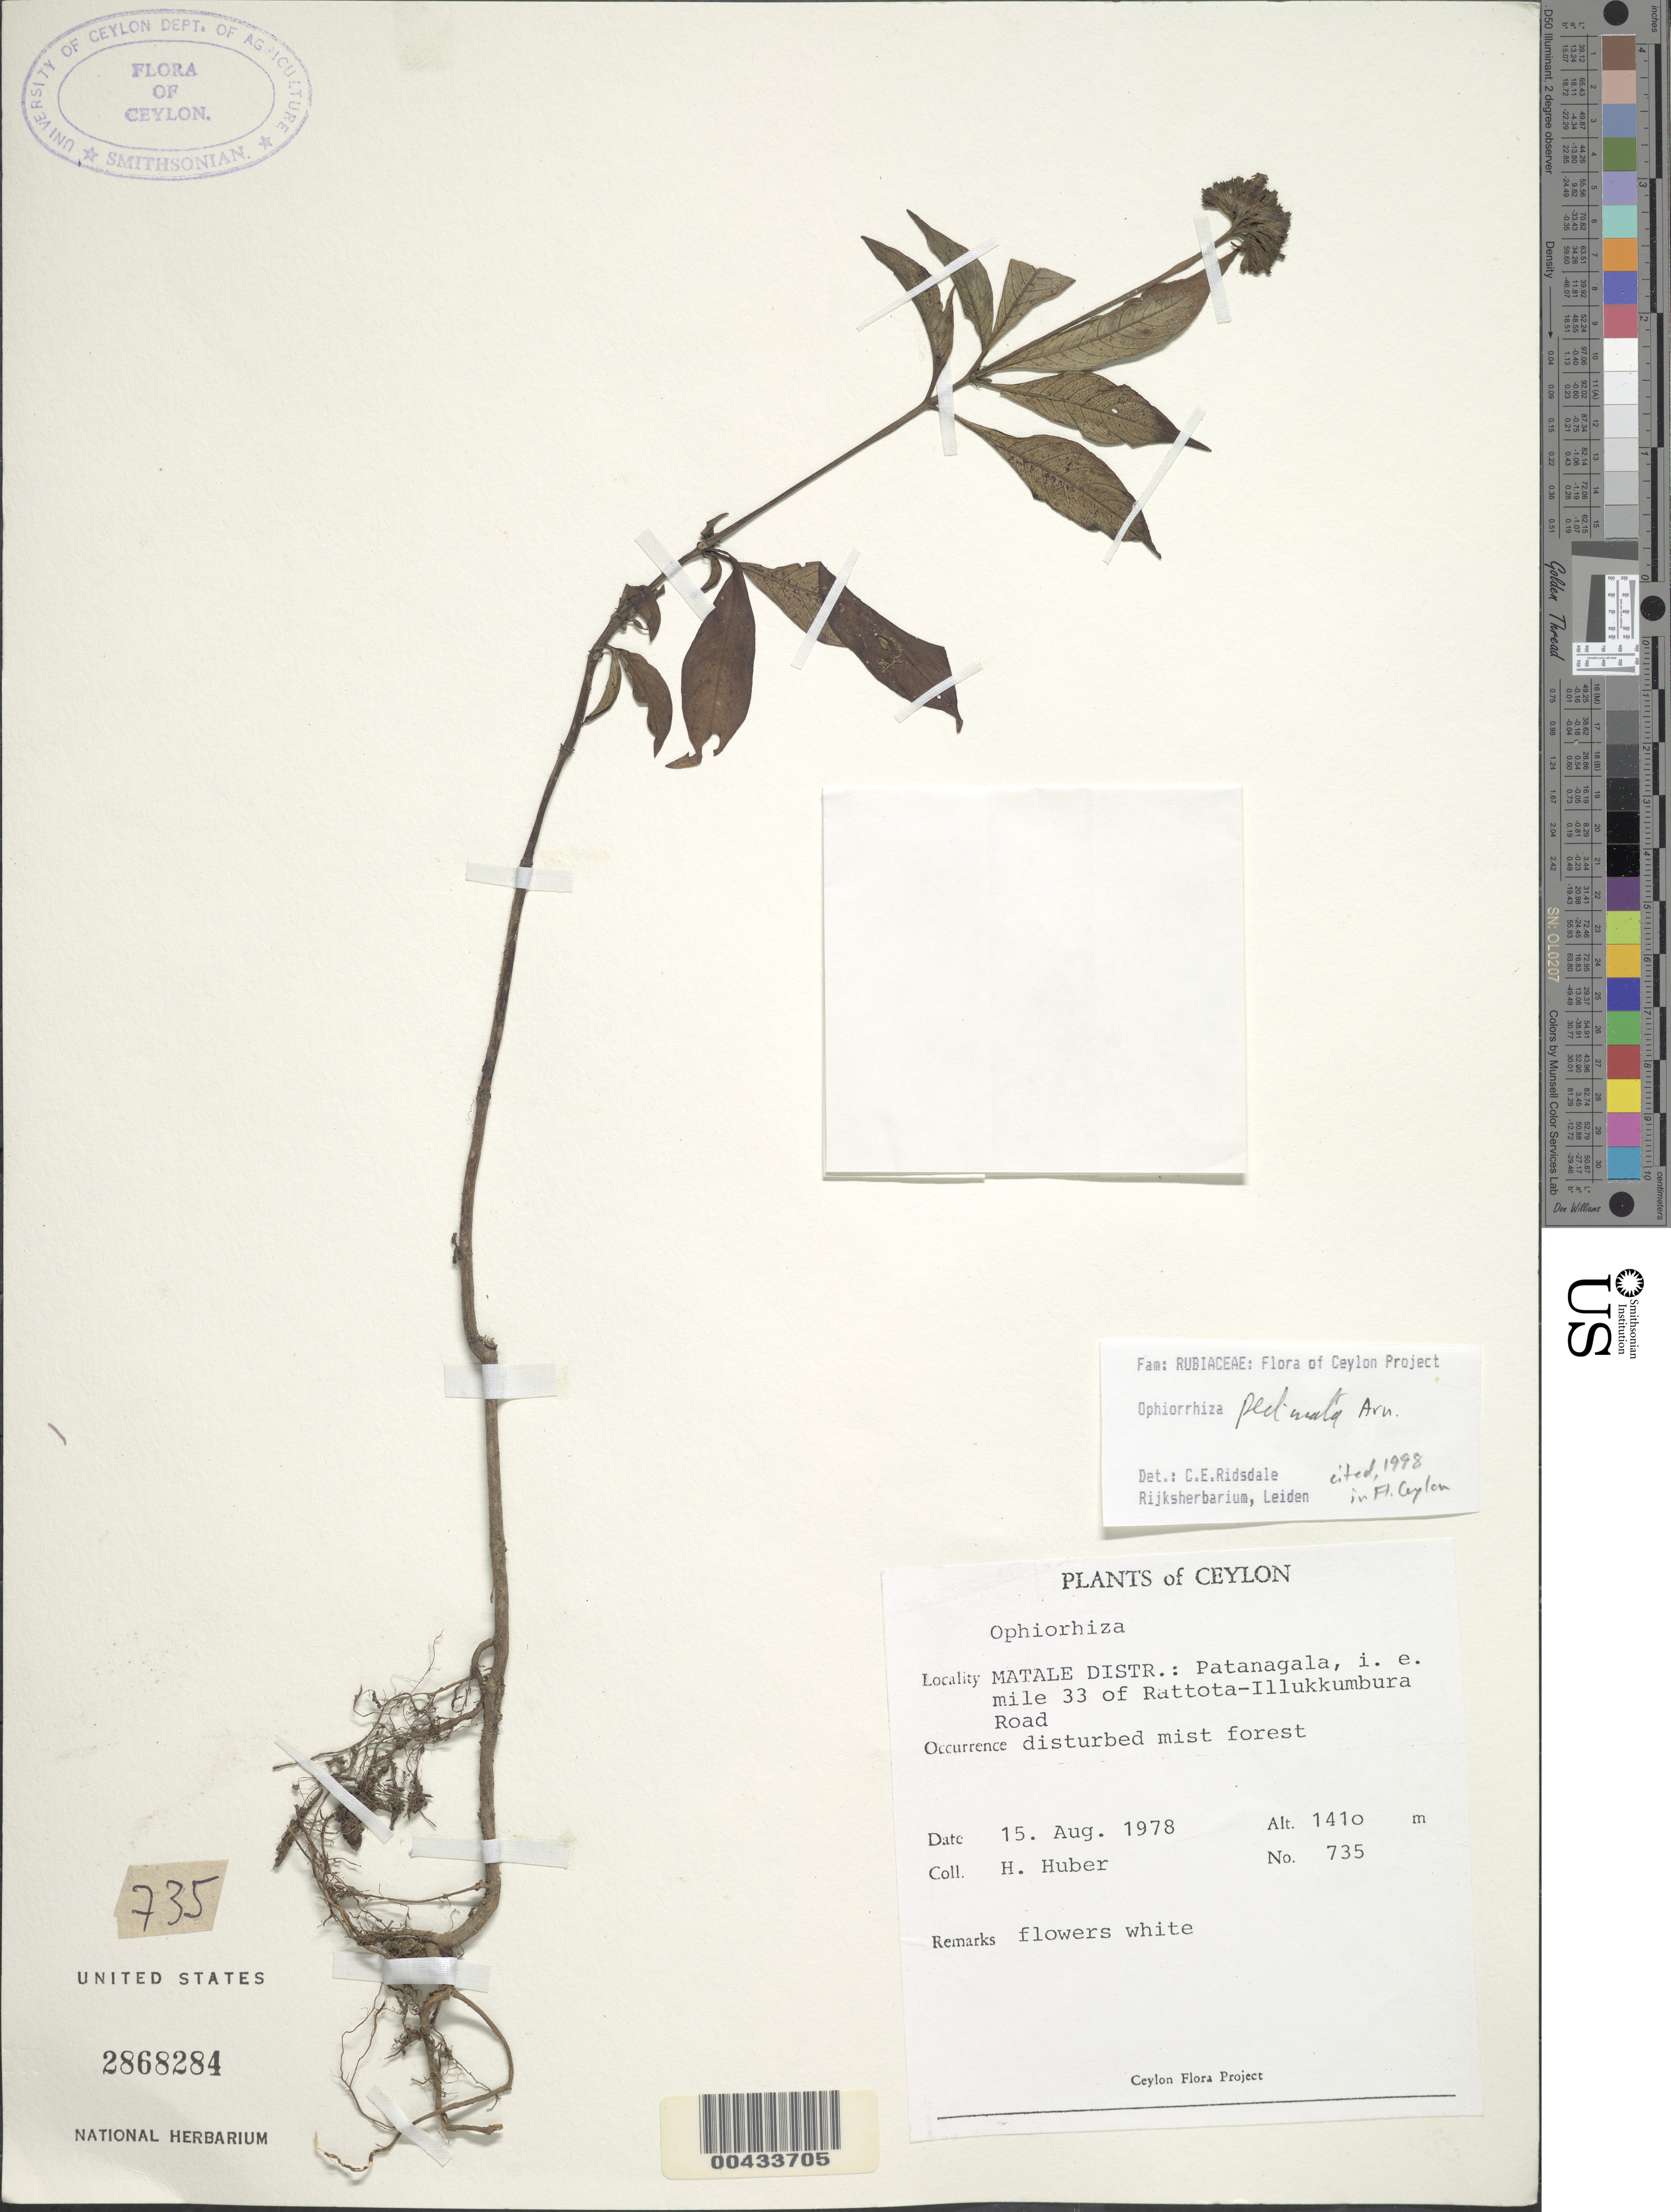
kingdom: Plantae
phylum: Tracheophyta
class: Magnoliopsida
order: Gentianales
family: Rubiaceae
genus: Ophiorrhiza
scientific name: Ophiorrhiza pectinata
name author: Arn.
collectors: H. Huber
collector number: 735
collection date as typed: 15 Aug 1978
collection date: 1978-08-15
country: Sri Lanka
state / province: Central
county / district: Matale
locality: Patanagala, i.e. mile 33 of Rattota-Illjkkumbura Rd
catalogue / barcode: US 2868284